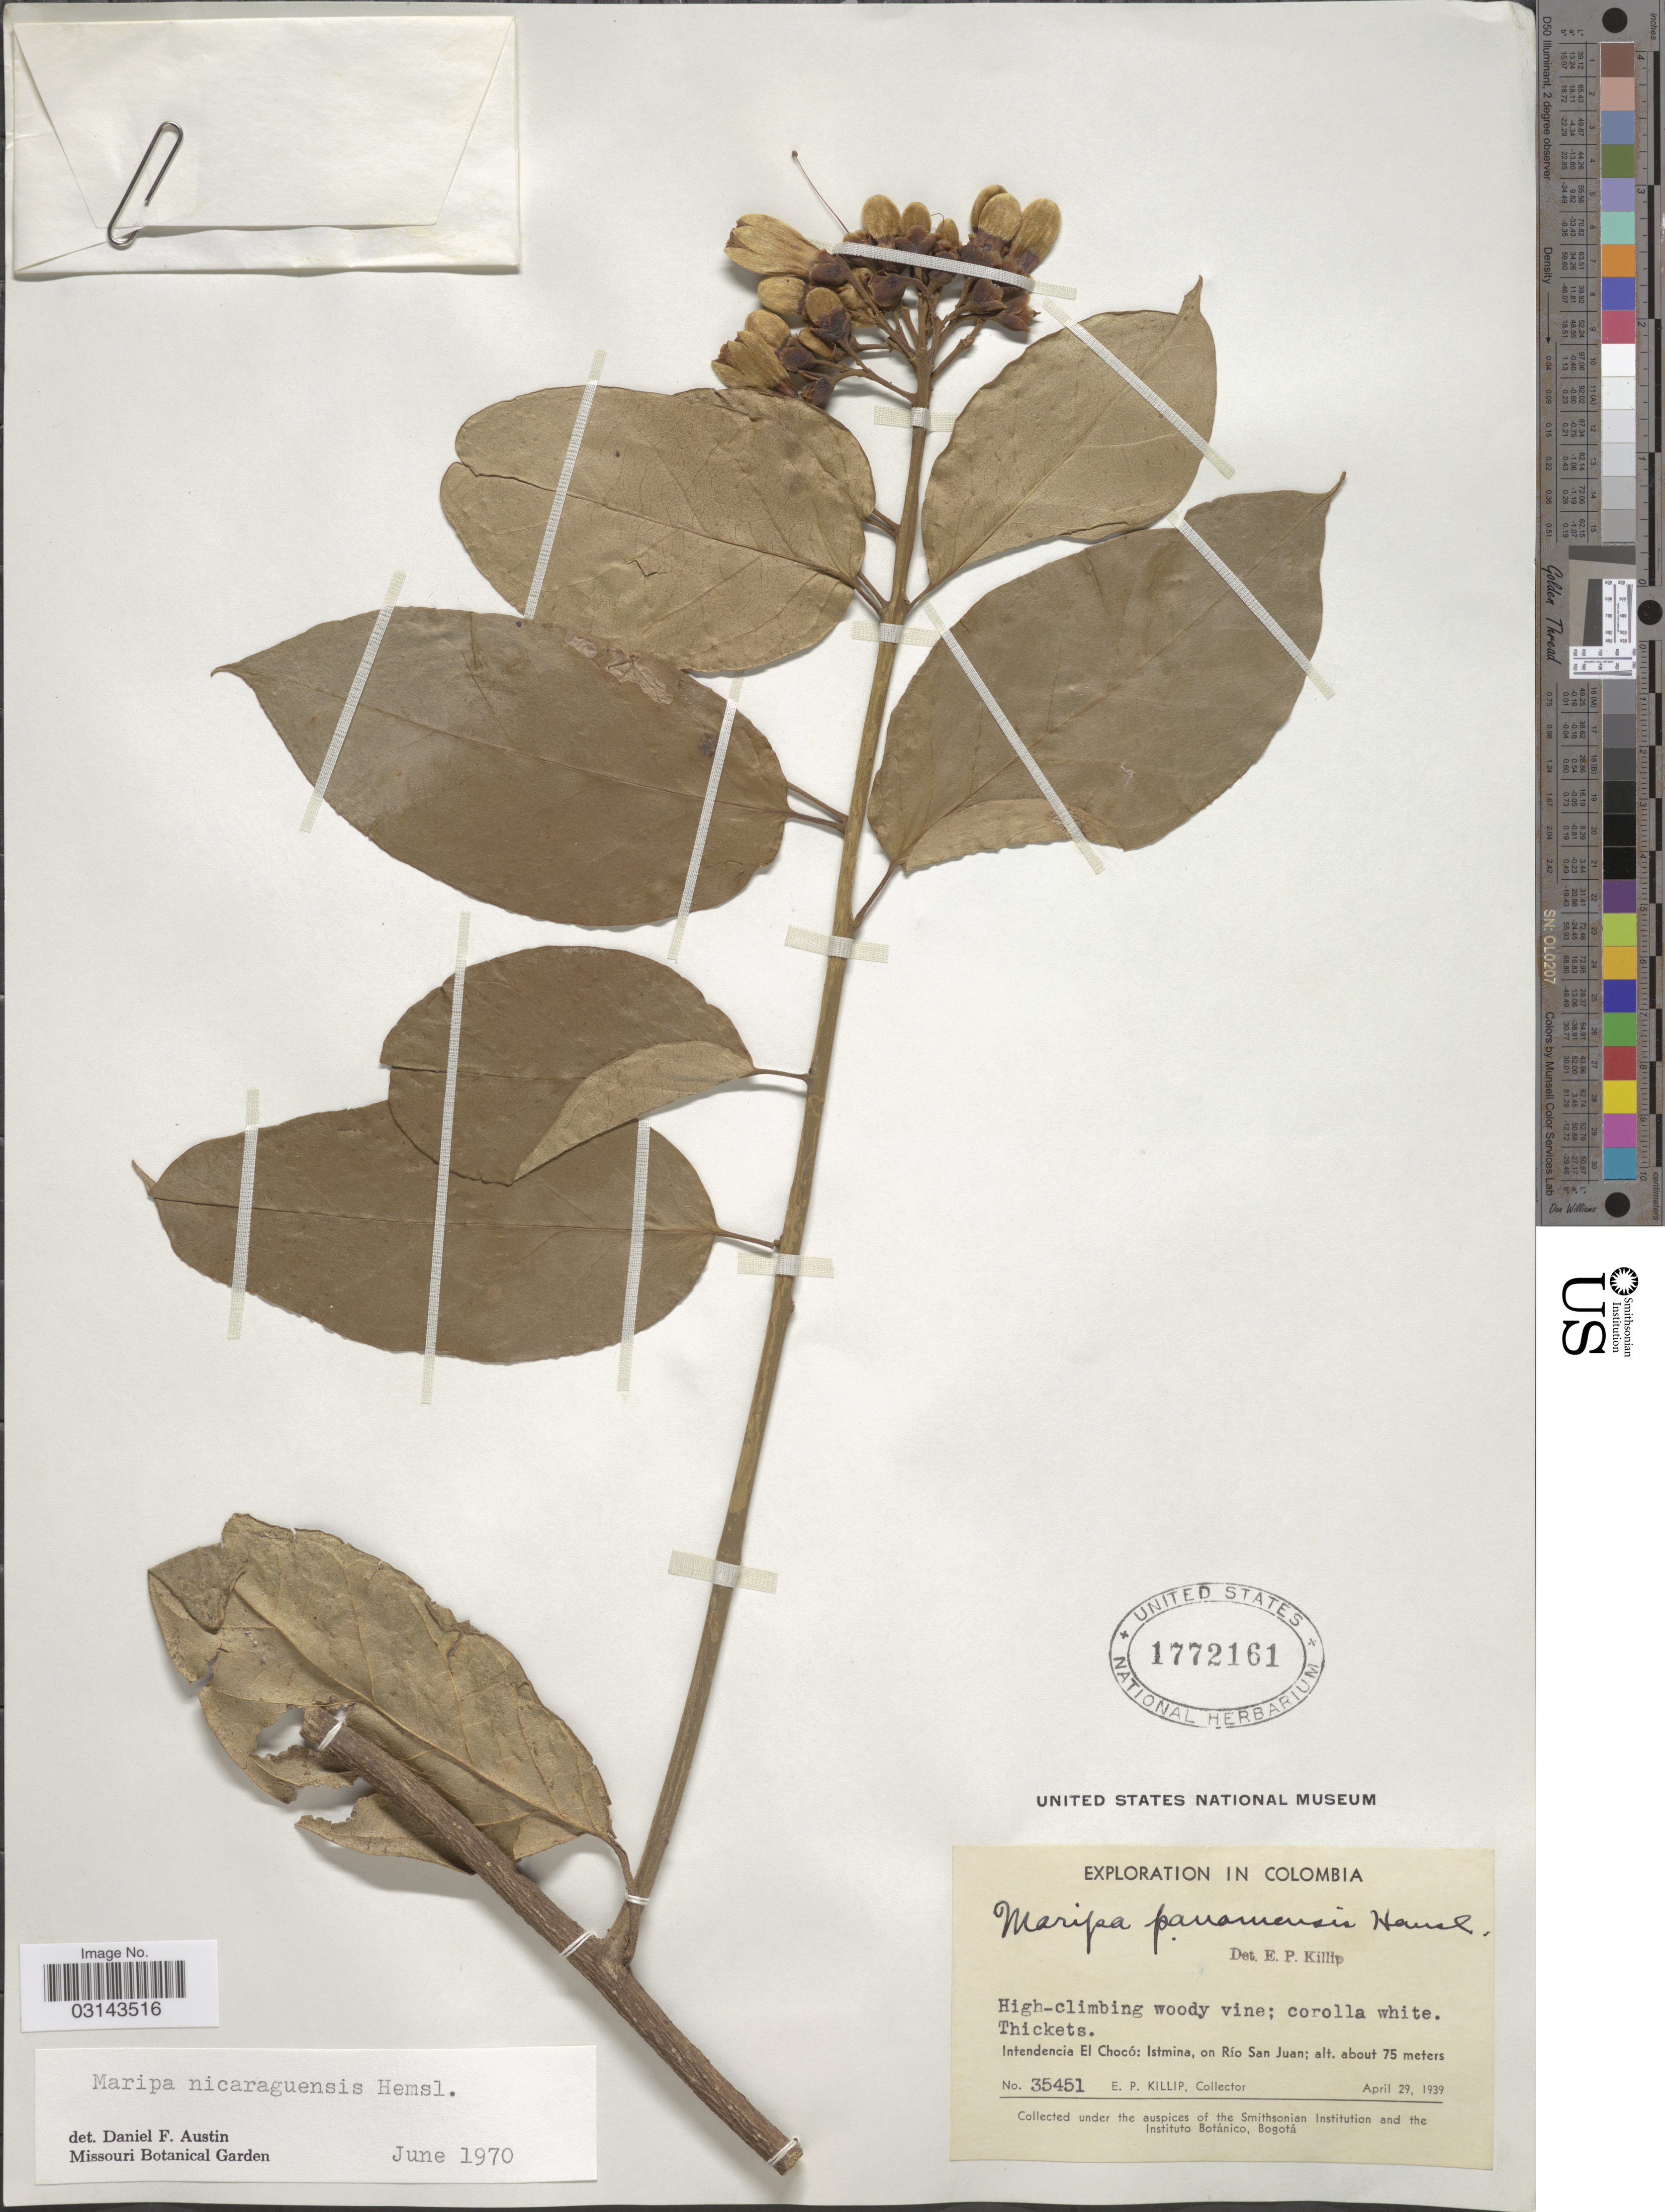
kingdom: Plantae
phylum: Tracheophyta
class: Magnoliopsida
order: Solanales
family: Convolvulaceae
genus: Maripa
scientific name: Maripa nicaraguensis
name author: Hemsl.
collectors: E. P. Killip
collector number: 35451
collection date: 1939-04-29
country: Colombia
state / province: Chocó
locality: Intendencia El Chocó: Istmina, on Río San Juan.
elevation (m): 75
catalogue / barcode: US 1772161